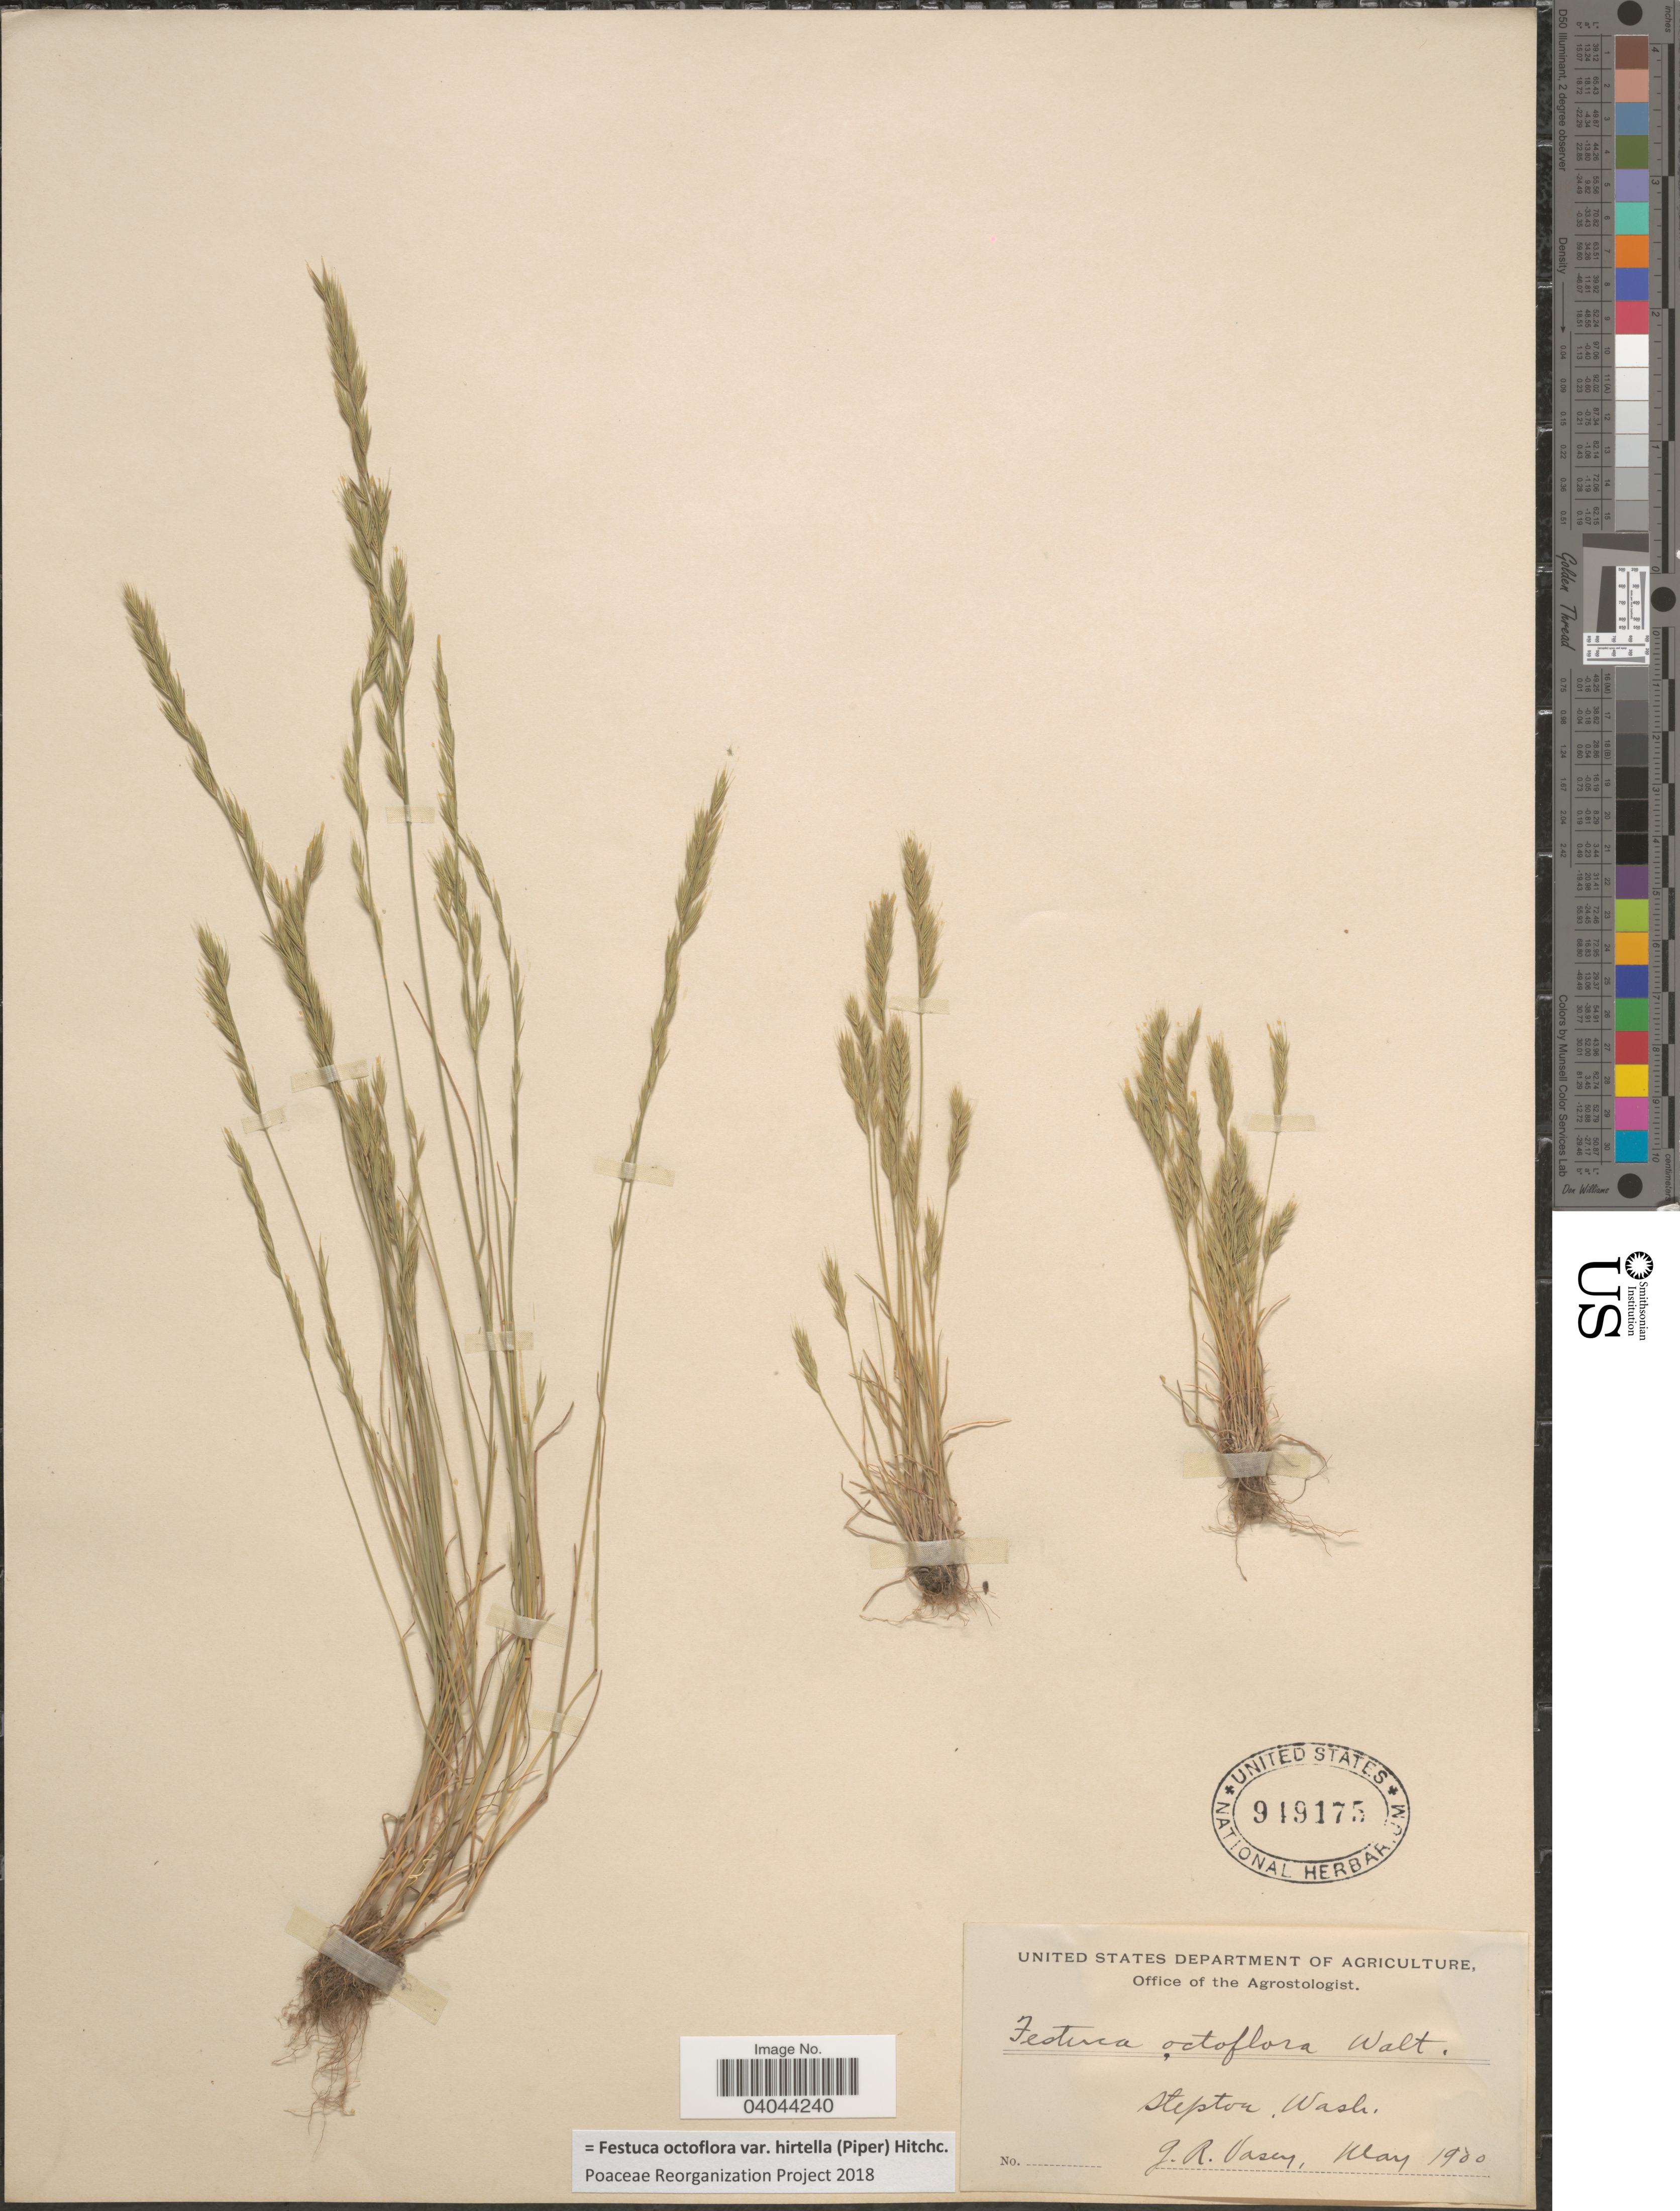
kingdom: Plantae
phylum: Tracheophyta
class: Liliopsida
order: Poales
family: Poaceae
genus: Festuca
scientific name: Festuca octoflora var. hirtella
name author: Piper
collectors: G. R. Vasey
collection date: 1900-05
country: United States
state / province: Washington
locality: Steptoe.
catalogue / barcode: US 949175